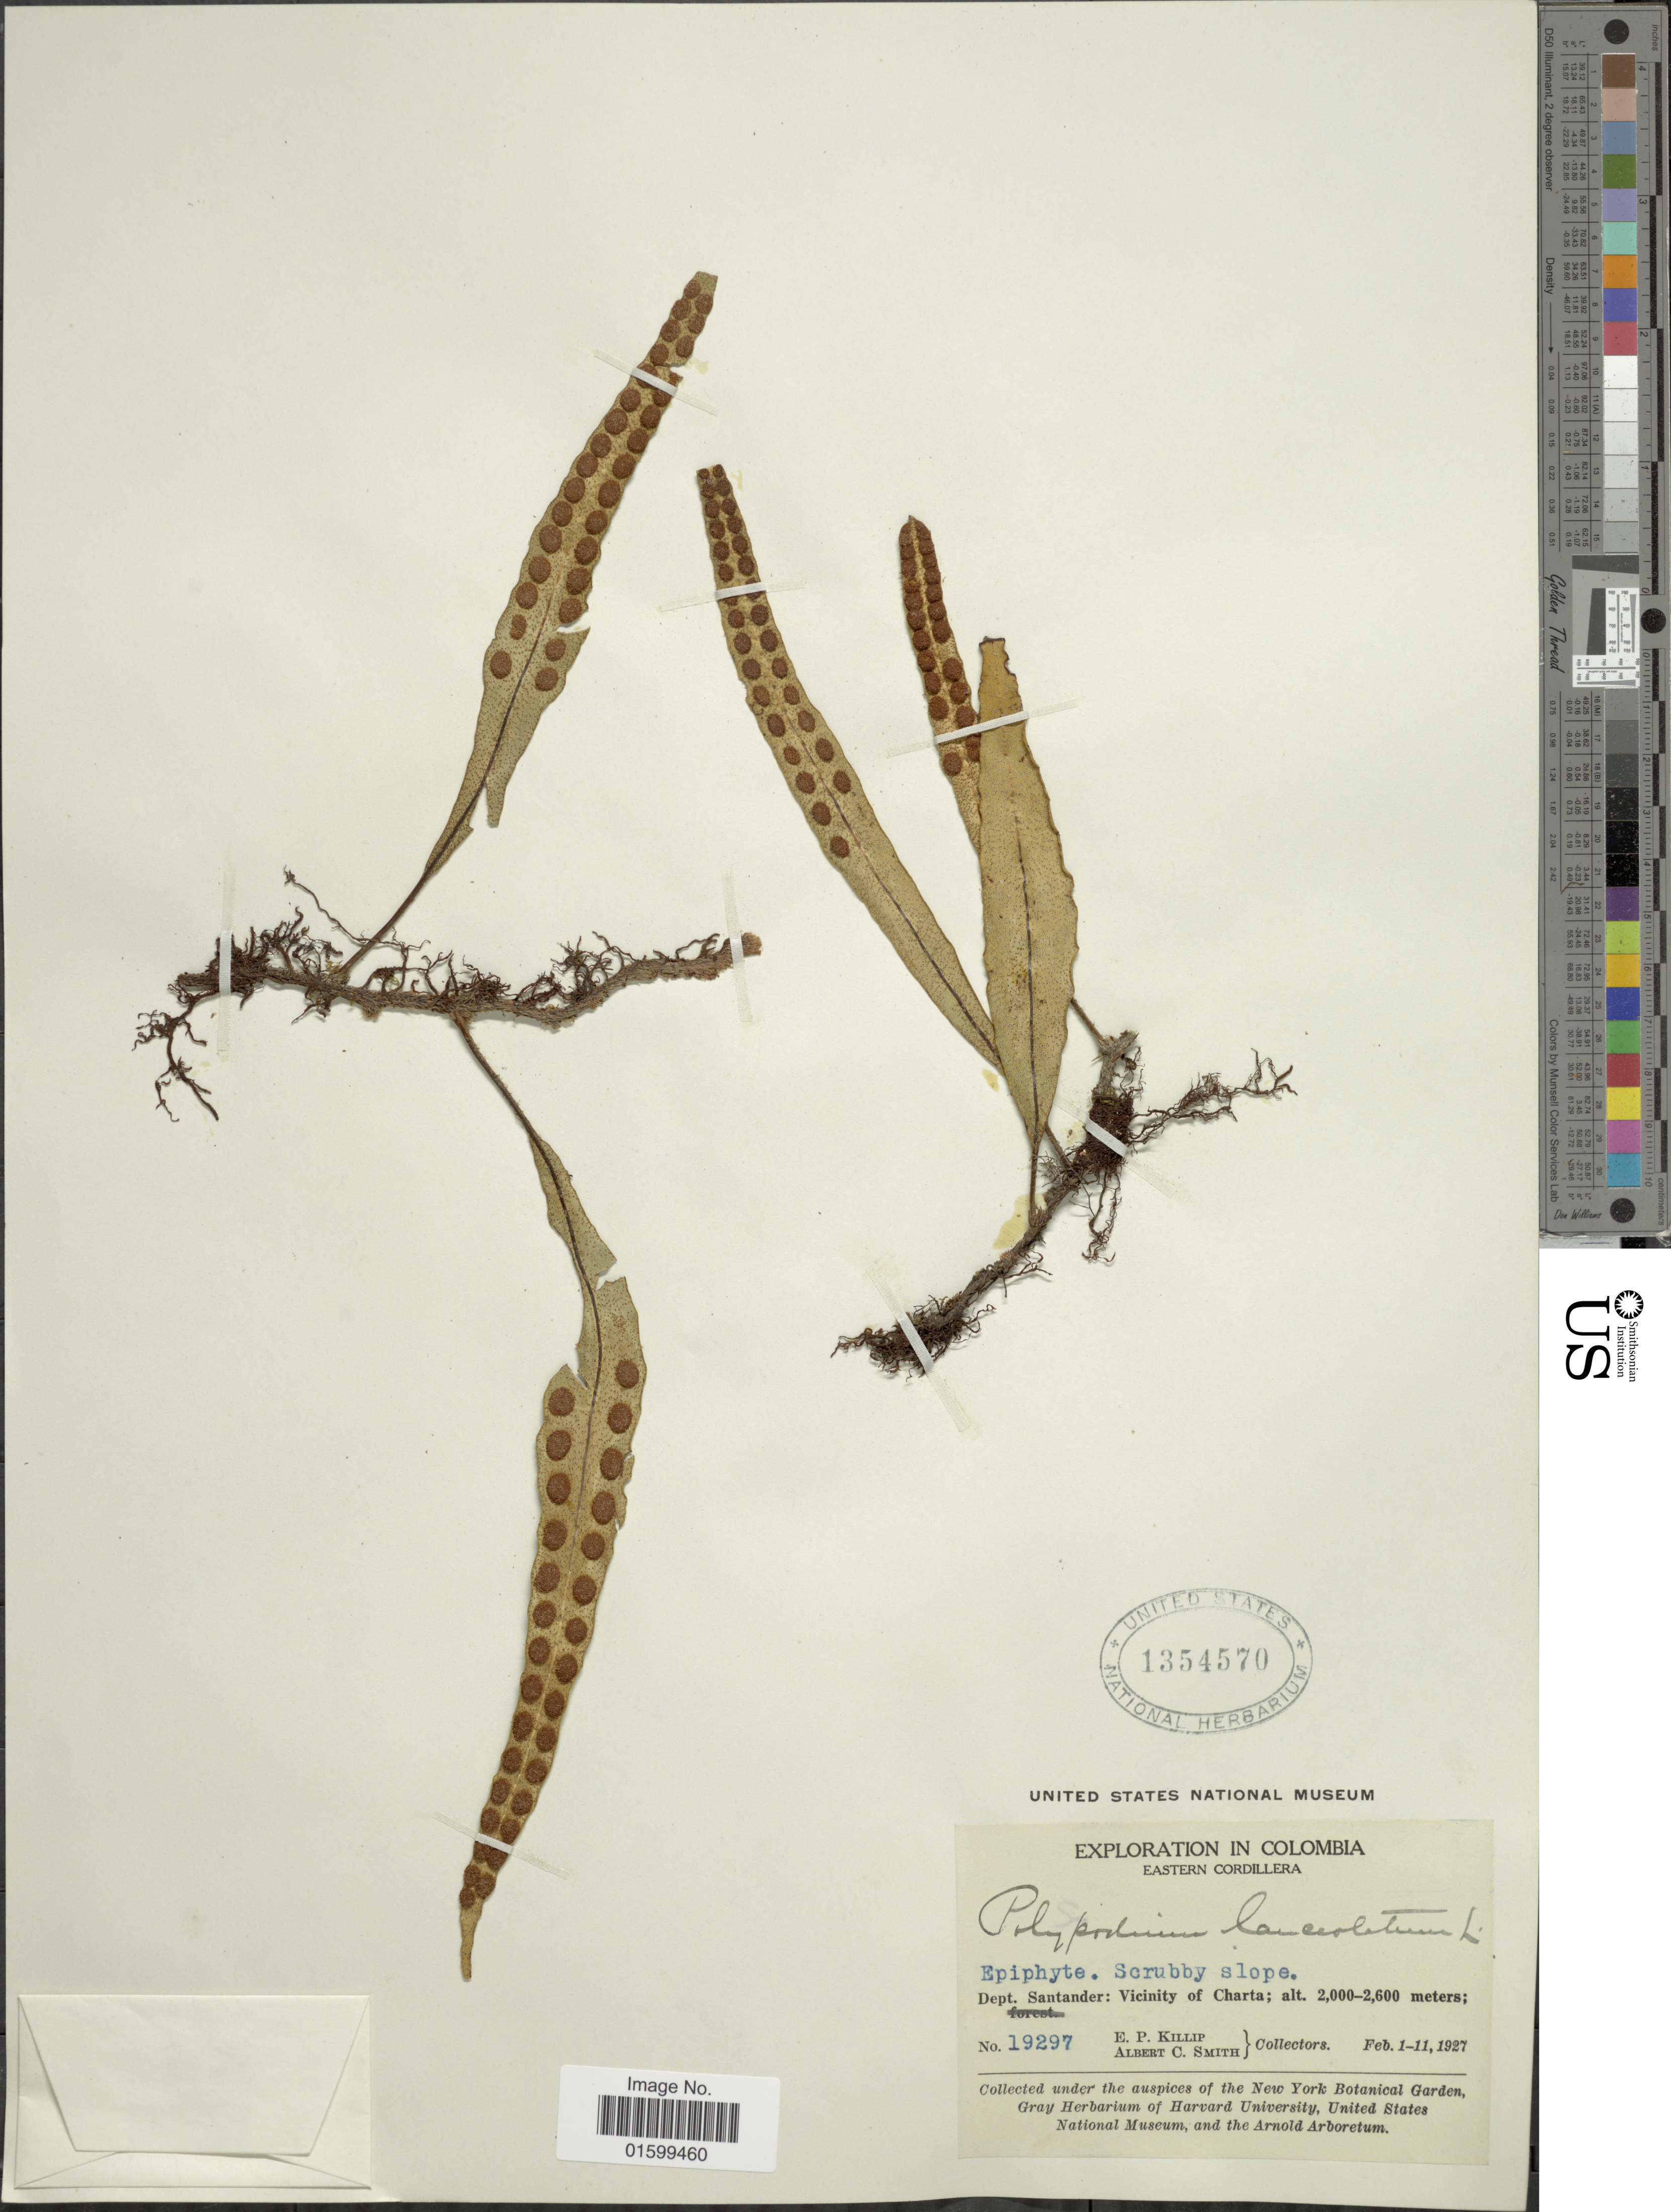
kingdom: Plantae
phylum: Tracheophyta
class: Polypodiopsida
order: Polypodiales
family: Polypodiaceae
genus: Pleopeltis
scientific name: Pleopeltis macrocarpa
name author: (Bory ex Willd.) Kaulf.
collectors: E. P. Killip & A. C. Smith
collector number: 19297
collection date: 1927-02-01/1927-02-11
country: Colombia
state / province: Santander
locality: Eastern Cordillera, scrubby slope, vicinity of Charta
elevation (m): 2000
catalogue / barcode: US 1354570